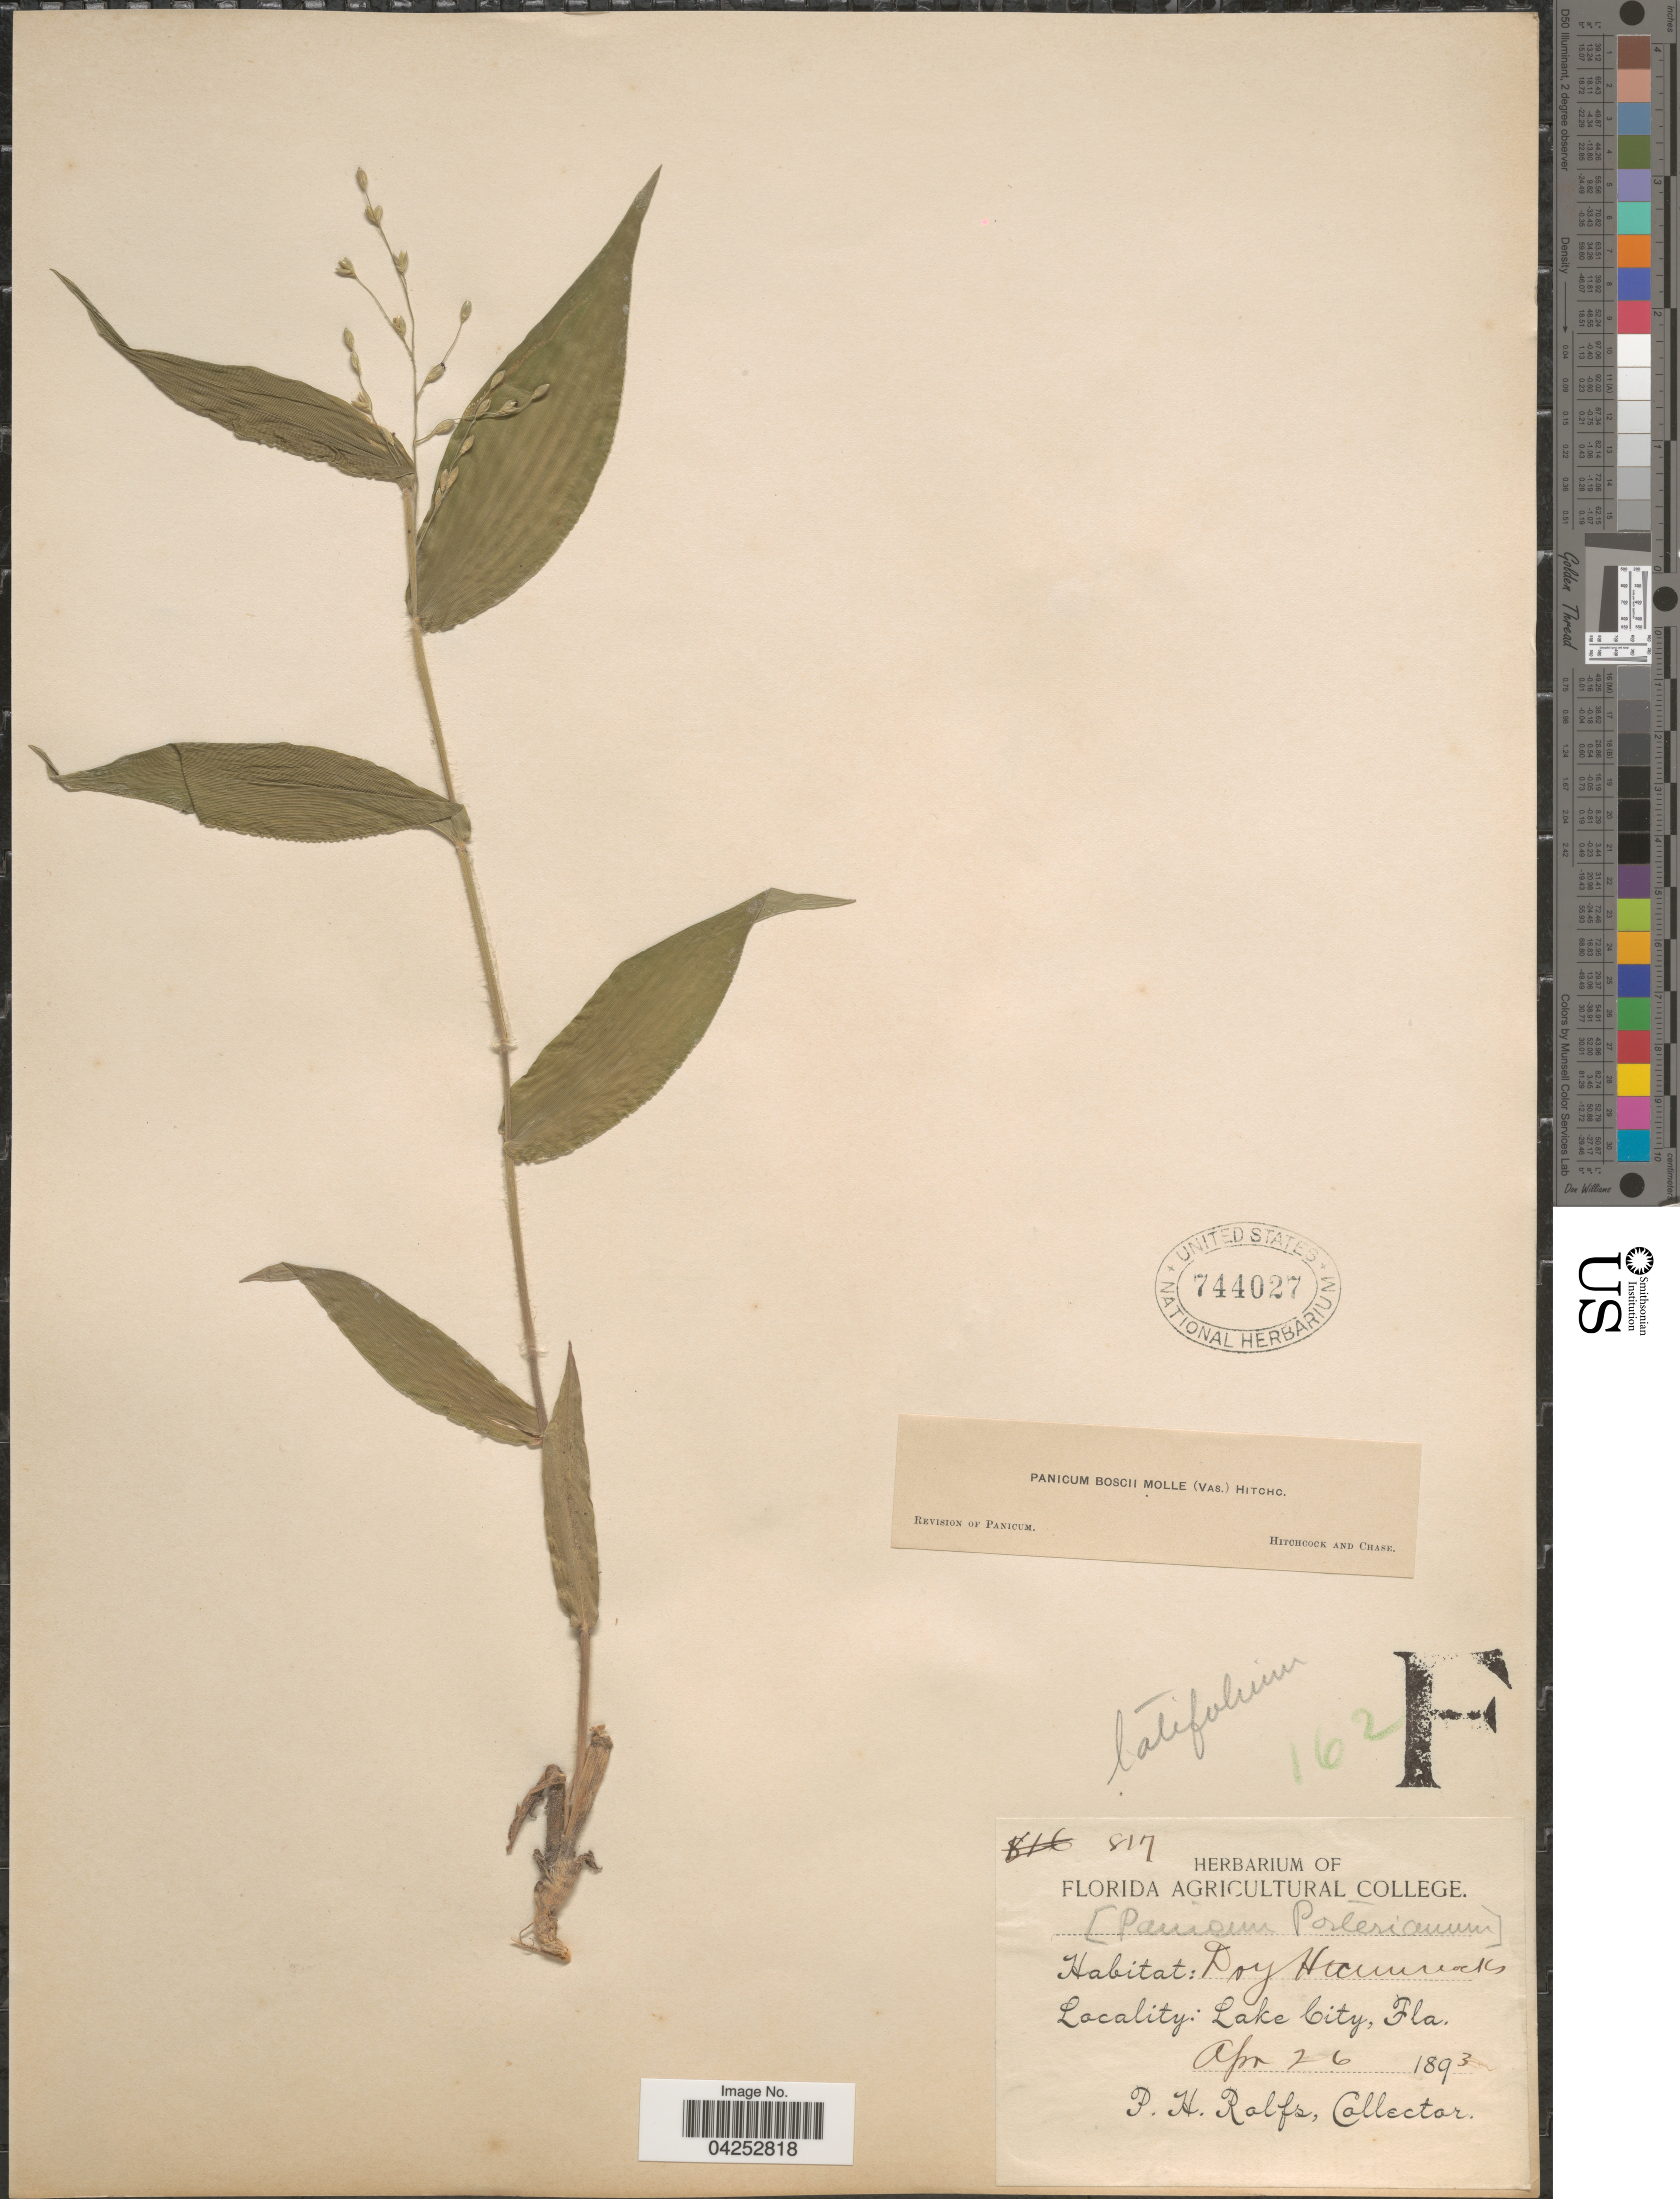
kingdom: Plantae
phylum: Tracheophyta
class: Liliopsida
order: Poales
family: Poaceae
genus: Dichanthelium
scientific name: Dichanthelium boscii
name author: (Poir.) Gould & C.A. Clark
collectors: P. H. Rolfs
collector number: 817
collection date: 1893-04-26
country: United States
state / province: Florida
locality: Lake City.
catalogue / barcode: US 744027